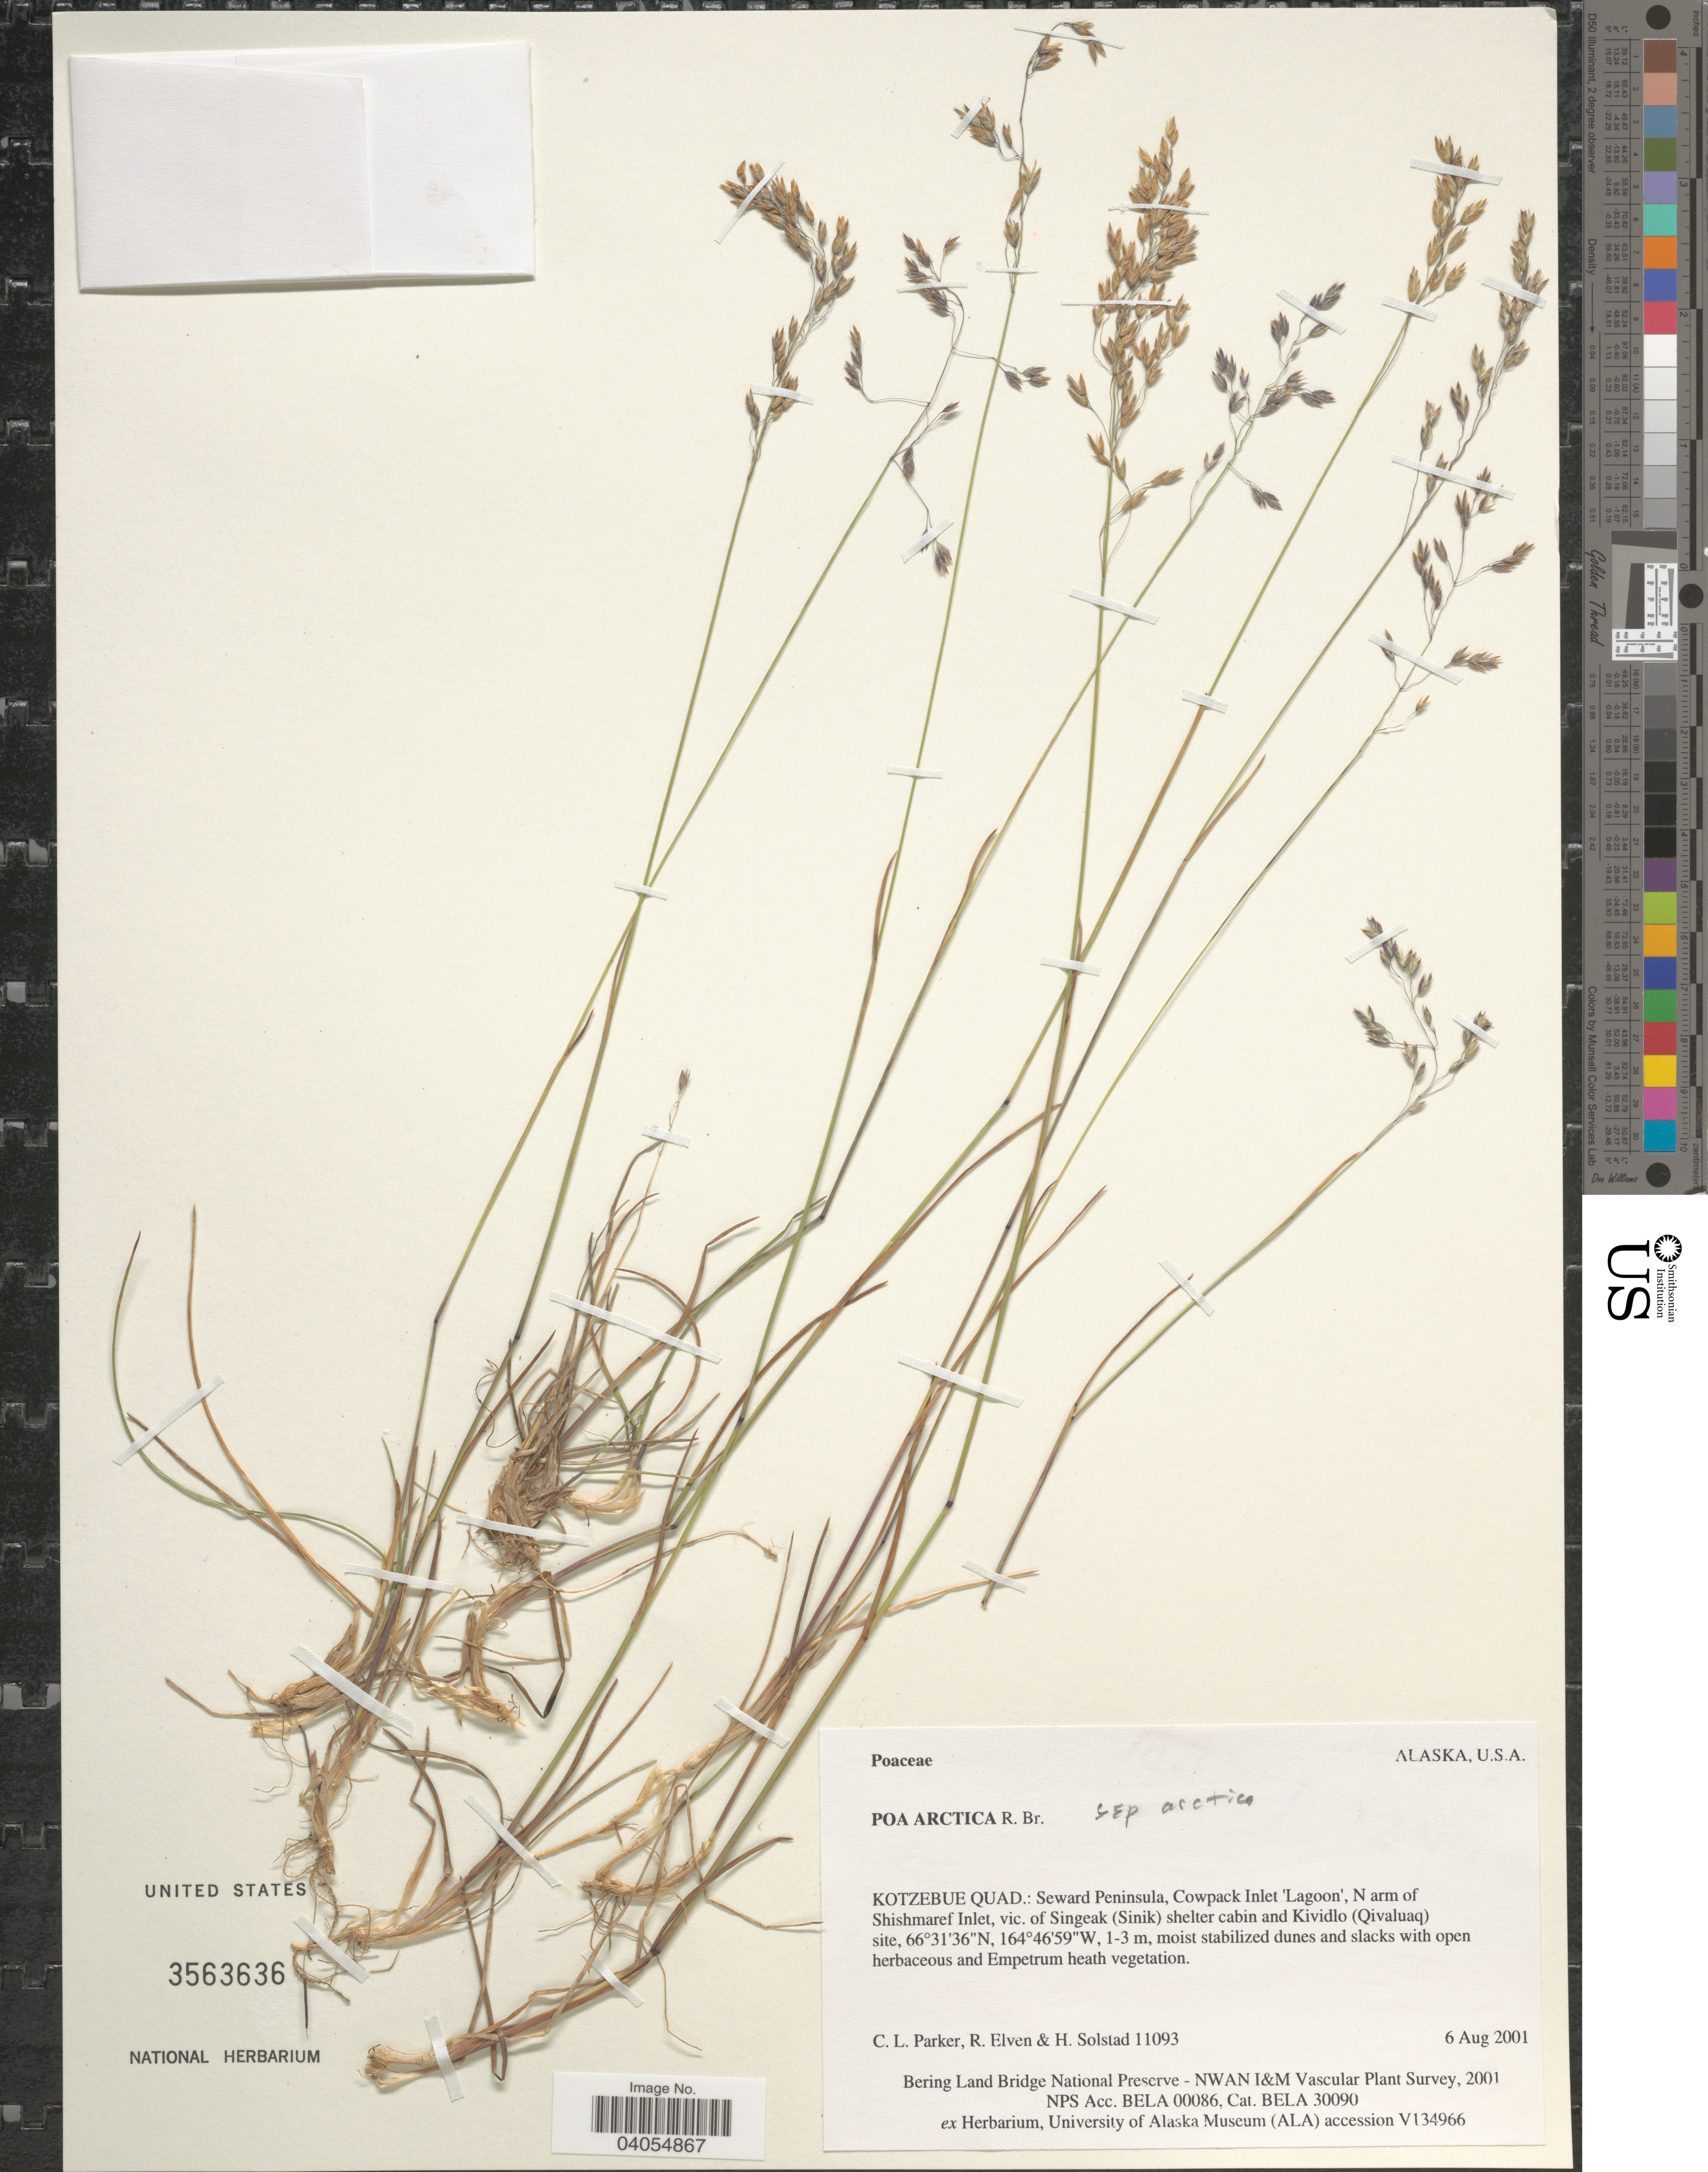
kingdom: Plantae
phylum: Tracheophyta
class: Liliopsida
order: Poales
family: Poaceae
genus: Poa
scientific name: Poa arctica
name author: R. Br.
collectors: C. L. Parker, R. Elven & H. Solstad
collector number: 11093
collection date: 2001-08-06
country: United States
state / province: Alaska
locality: Kotzebue Quad.: Seward Peninsula, Cowpack Inlet 'Lagoon', N arm of Shishmaref Inlet, vic. of Singeak (Sinik) shelter cabin and Kividlo (Qivaluaq) site.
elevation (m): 1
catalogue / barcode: US 3563636